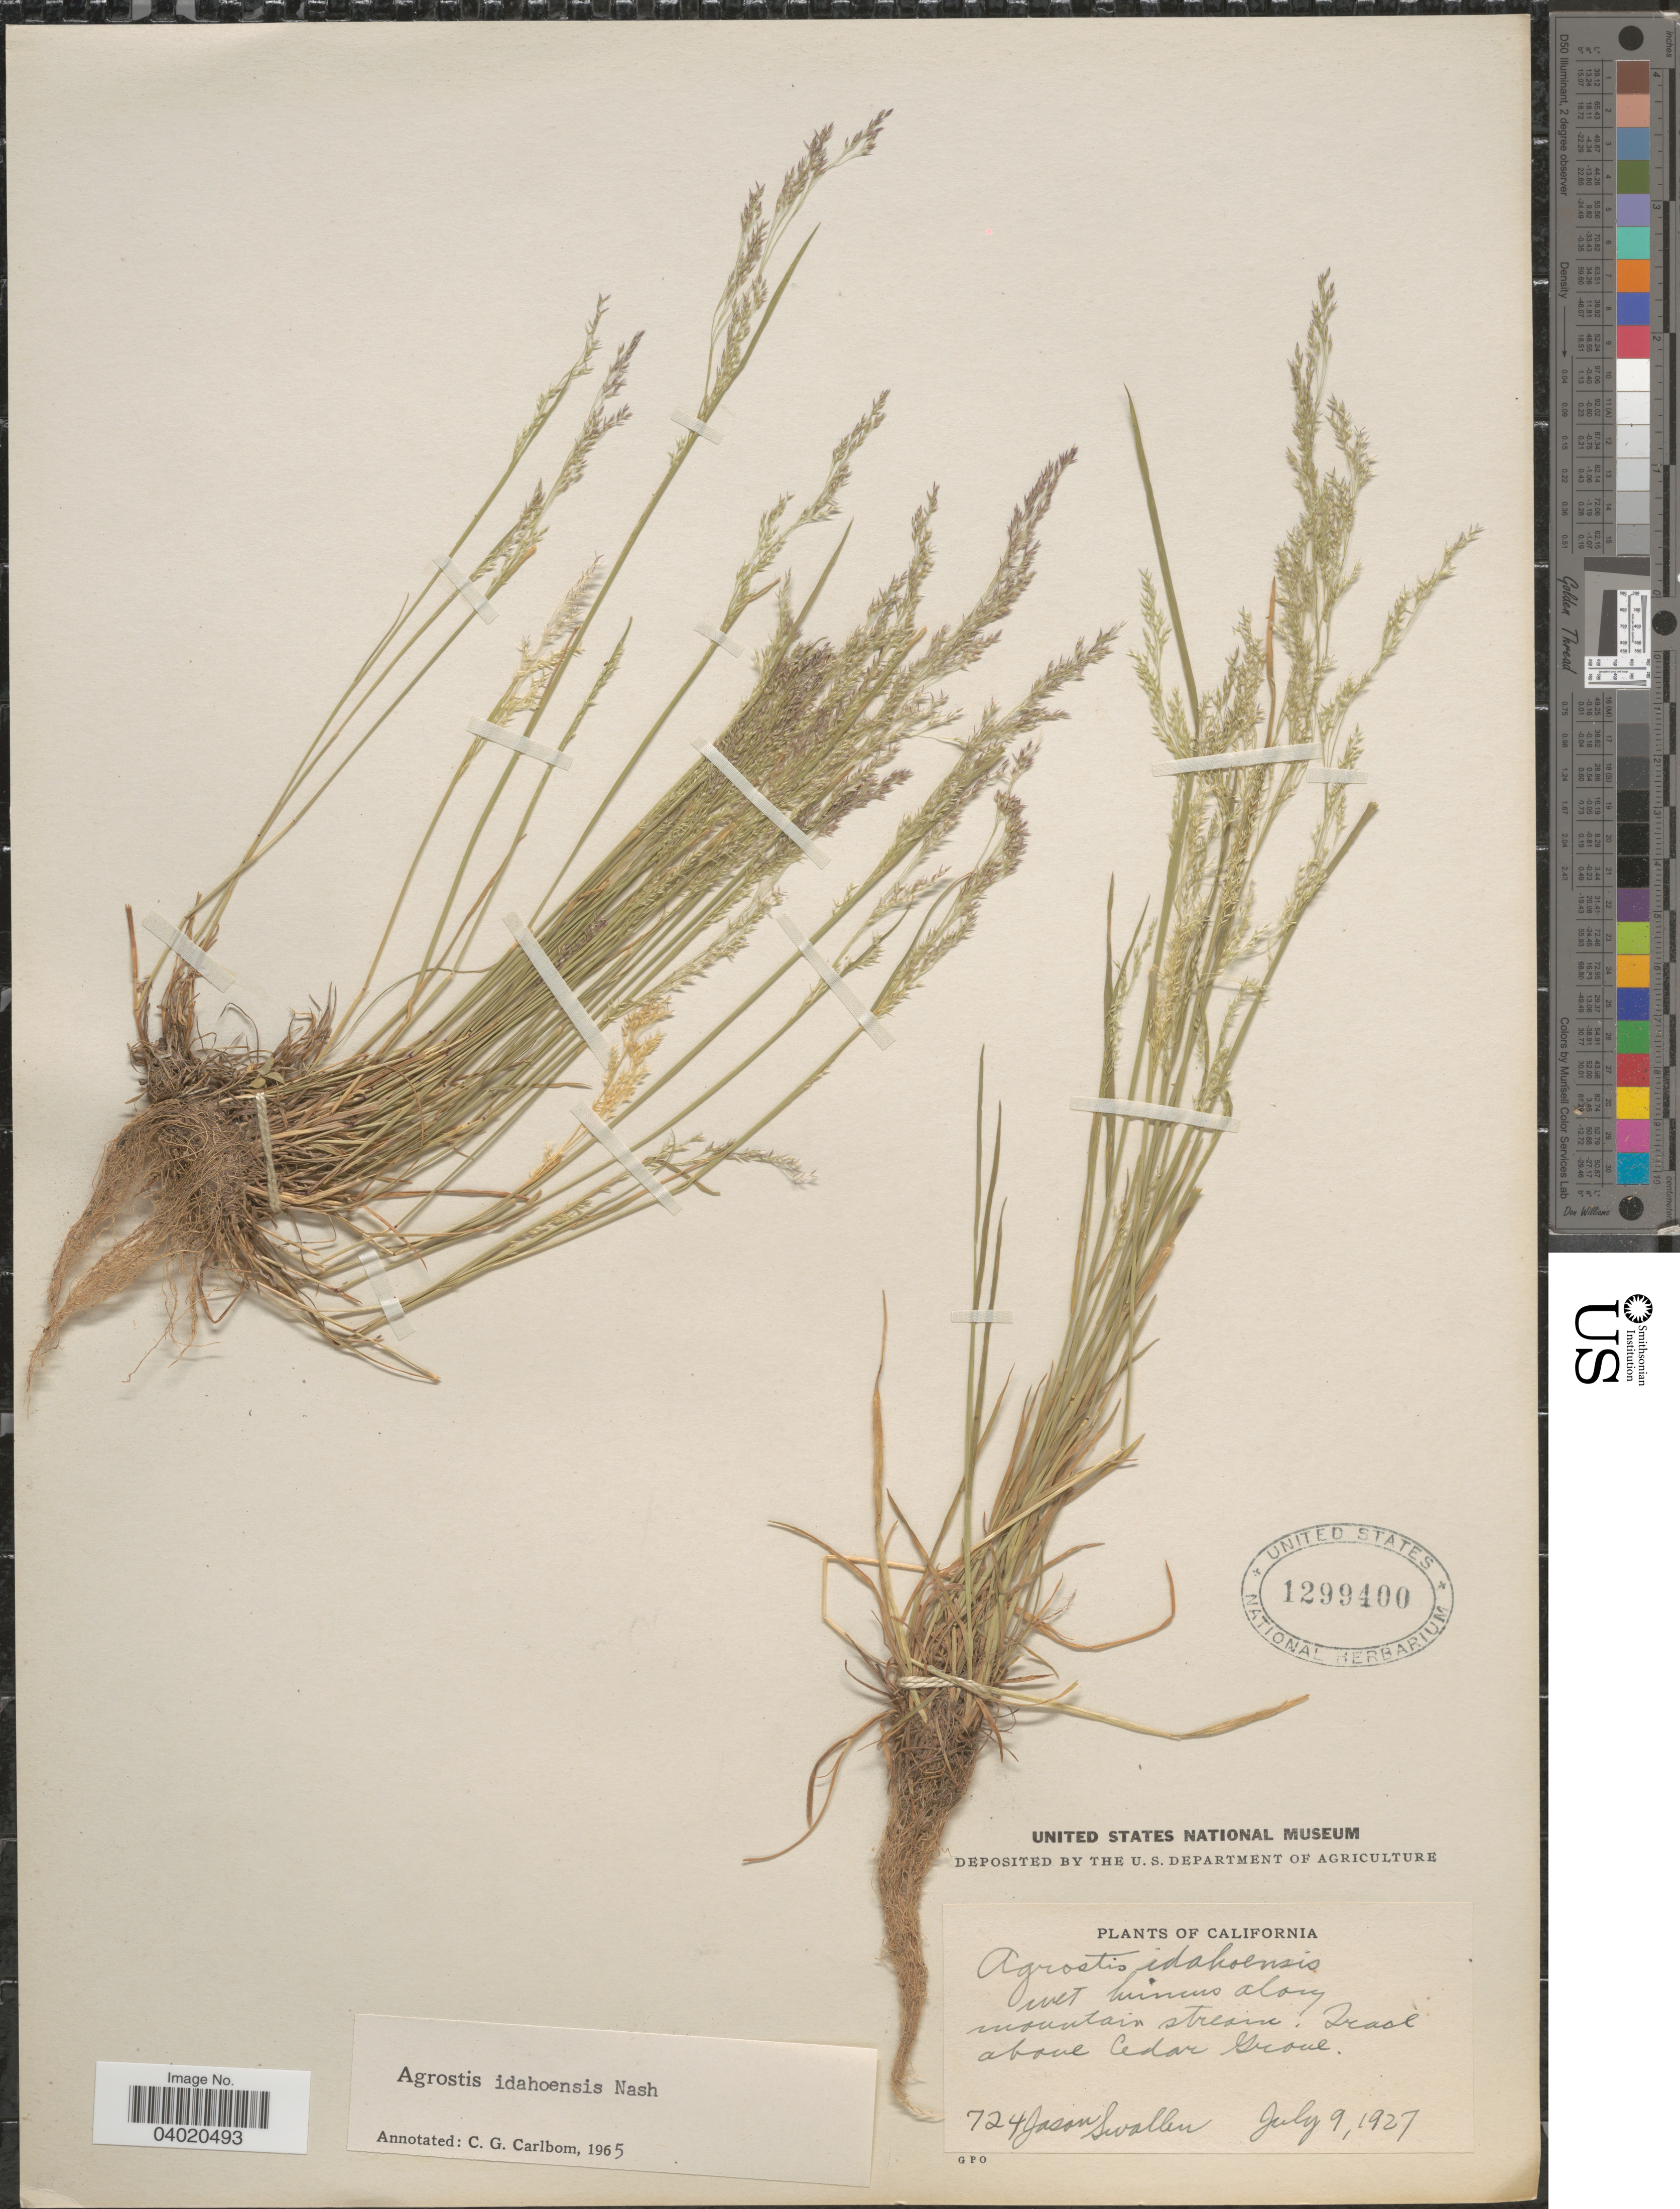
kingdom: Plantae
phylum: Tracheophyta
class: Liliopsida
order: Poales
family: Poaceae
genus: Agrostis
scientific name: Agrostis idahoensis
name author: Nash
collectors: J. R. Swallen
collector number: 724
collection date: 1927-07-09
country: United States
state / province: California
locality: Trail above Cedar Grove.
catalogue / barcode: US 1299400